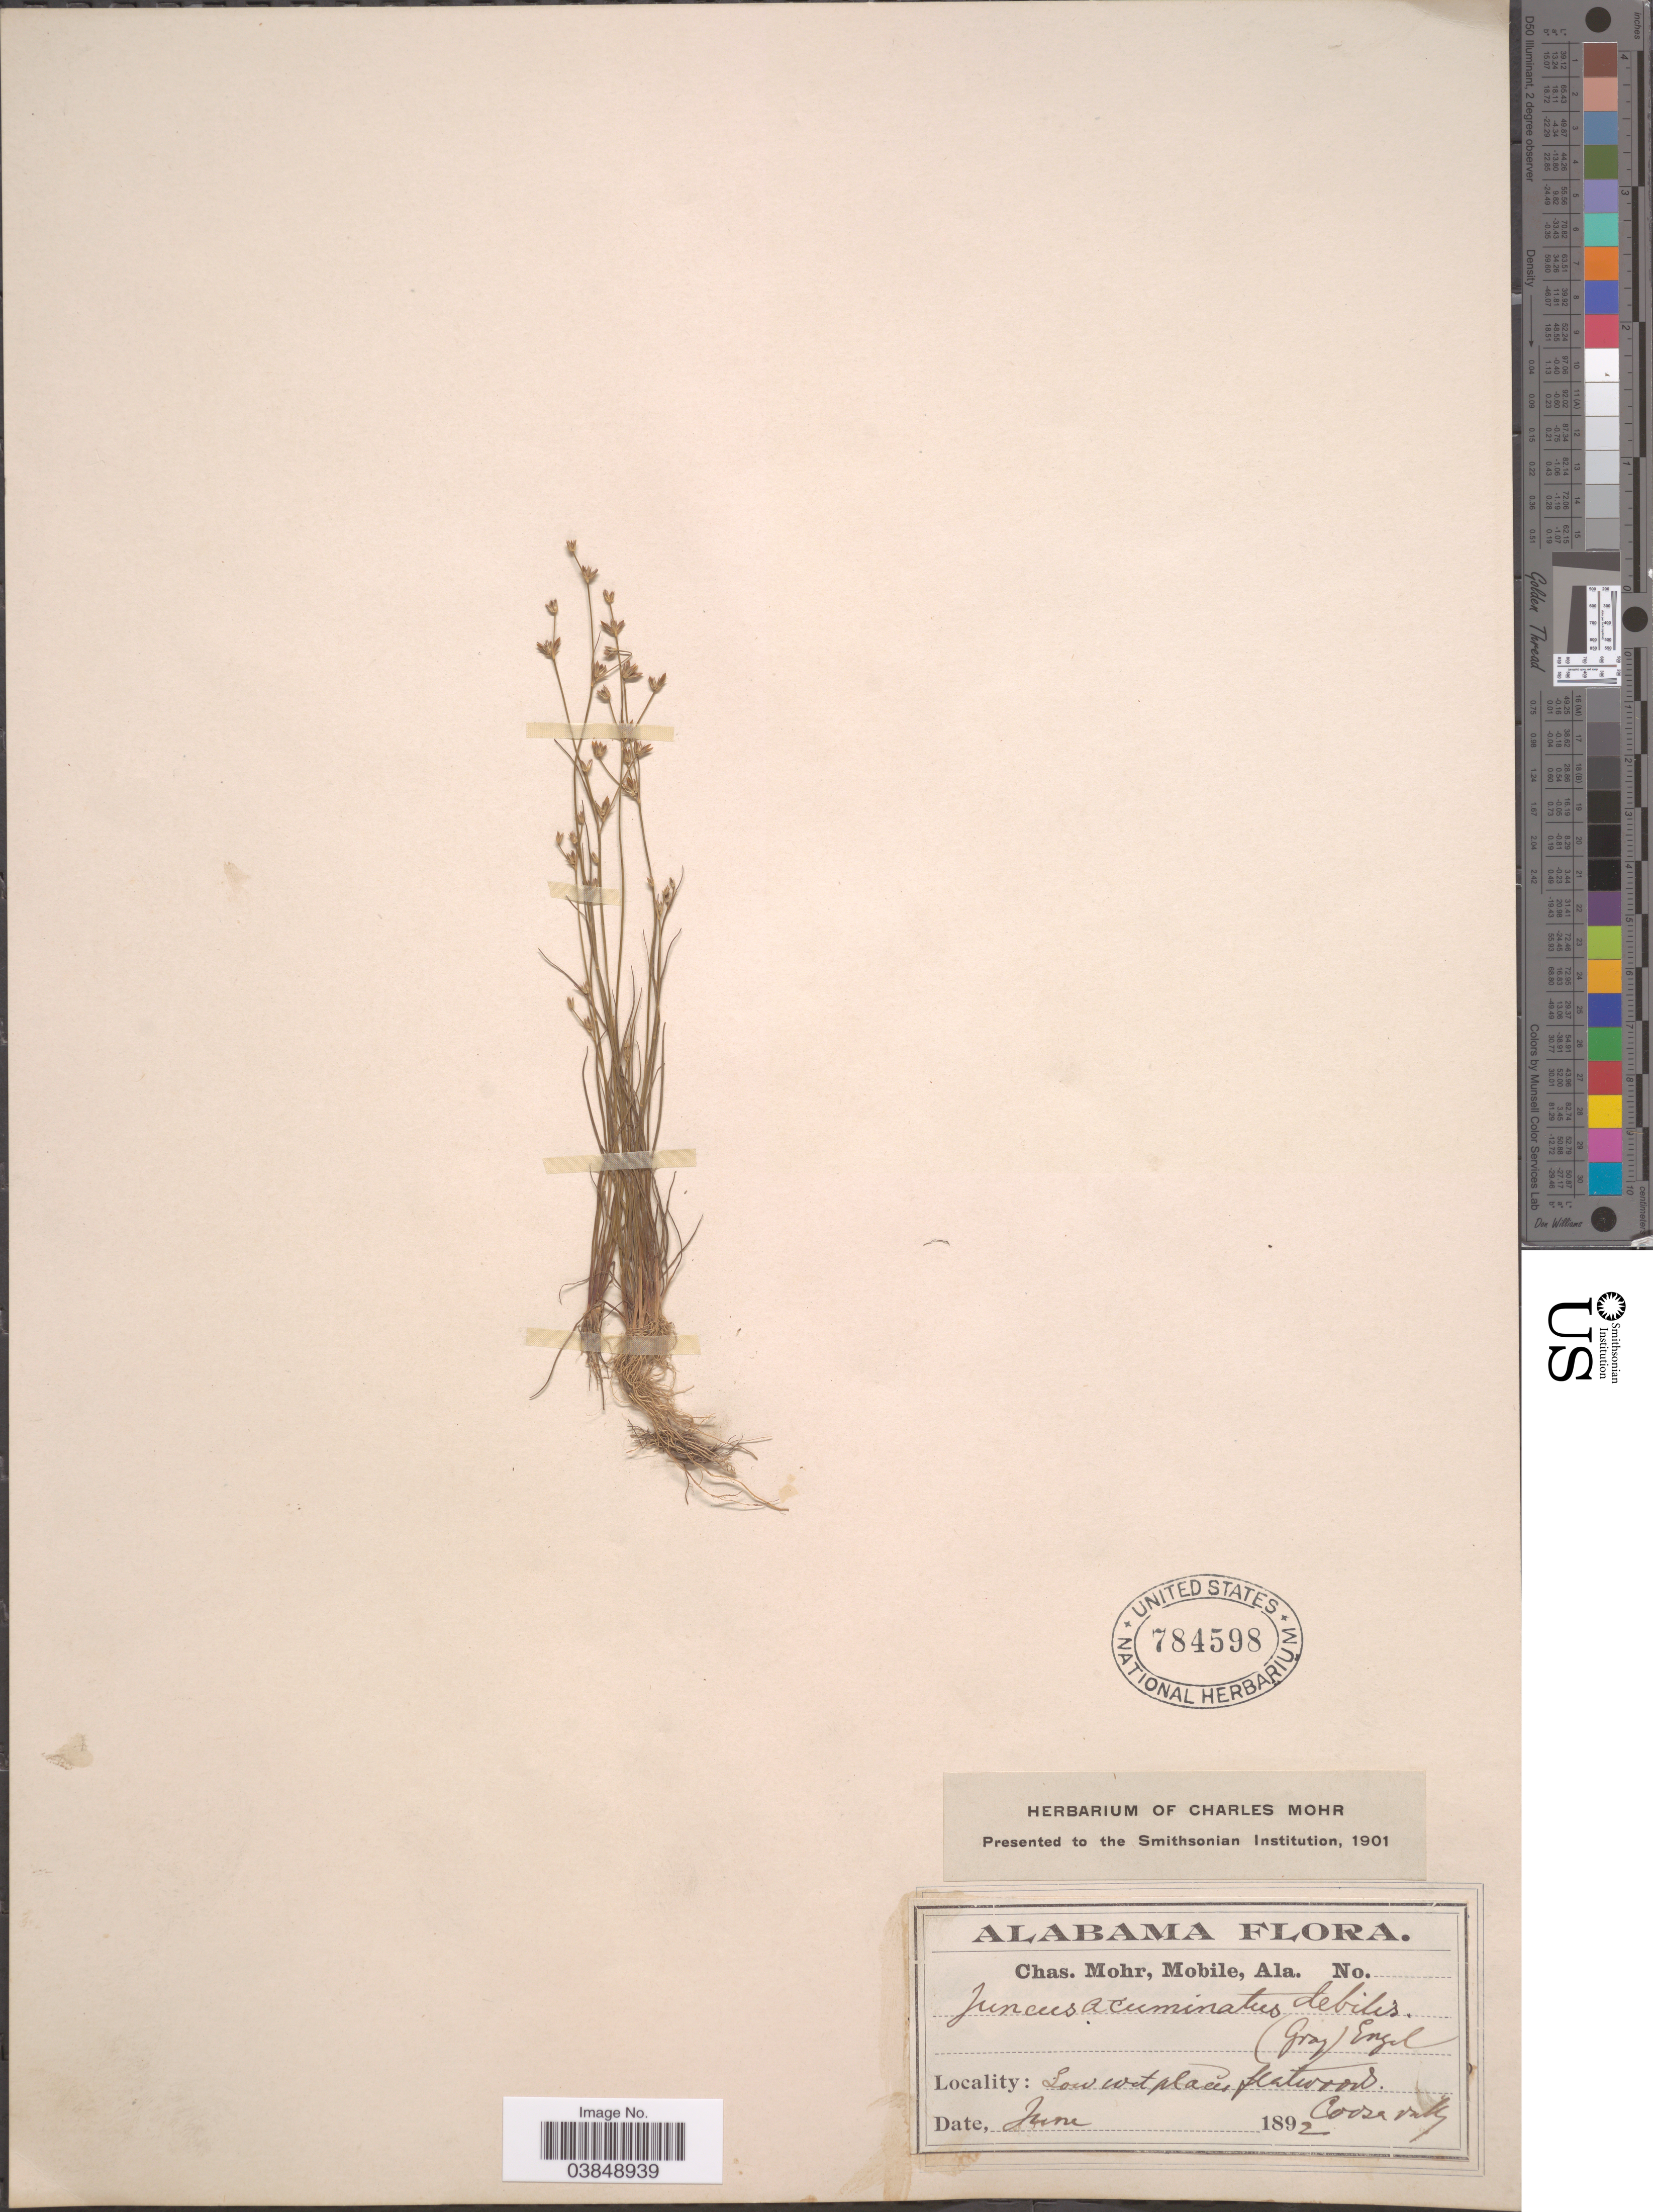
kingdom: Plantae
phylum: Tracheophyta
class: Liliopsida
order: Poales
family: Juncaceae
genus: Juncus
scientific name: Juncus acuminatus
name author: Michx.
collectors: Mohr, C. T. (herbarium)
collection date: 1892-06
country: United States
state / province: Alabama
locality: Low wet places flatwood. Coosa valley.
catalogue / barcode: US 784598